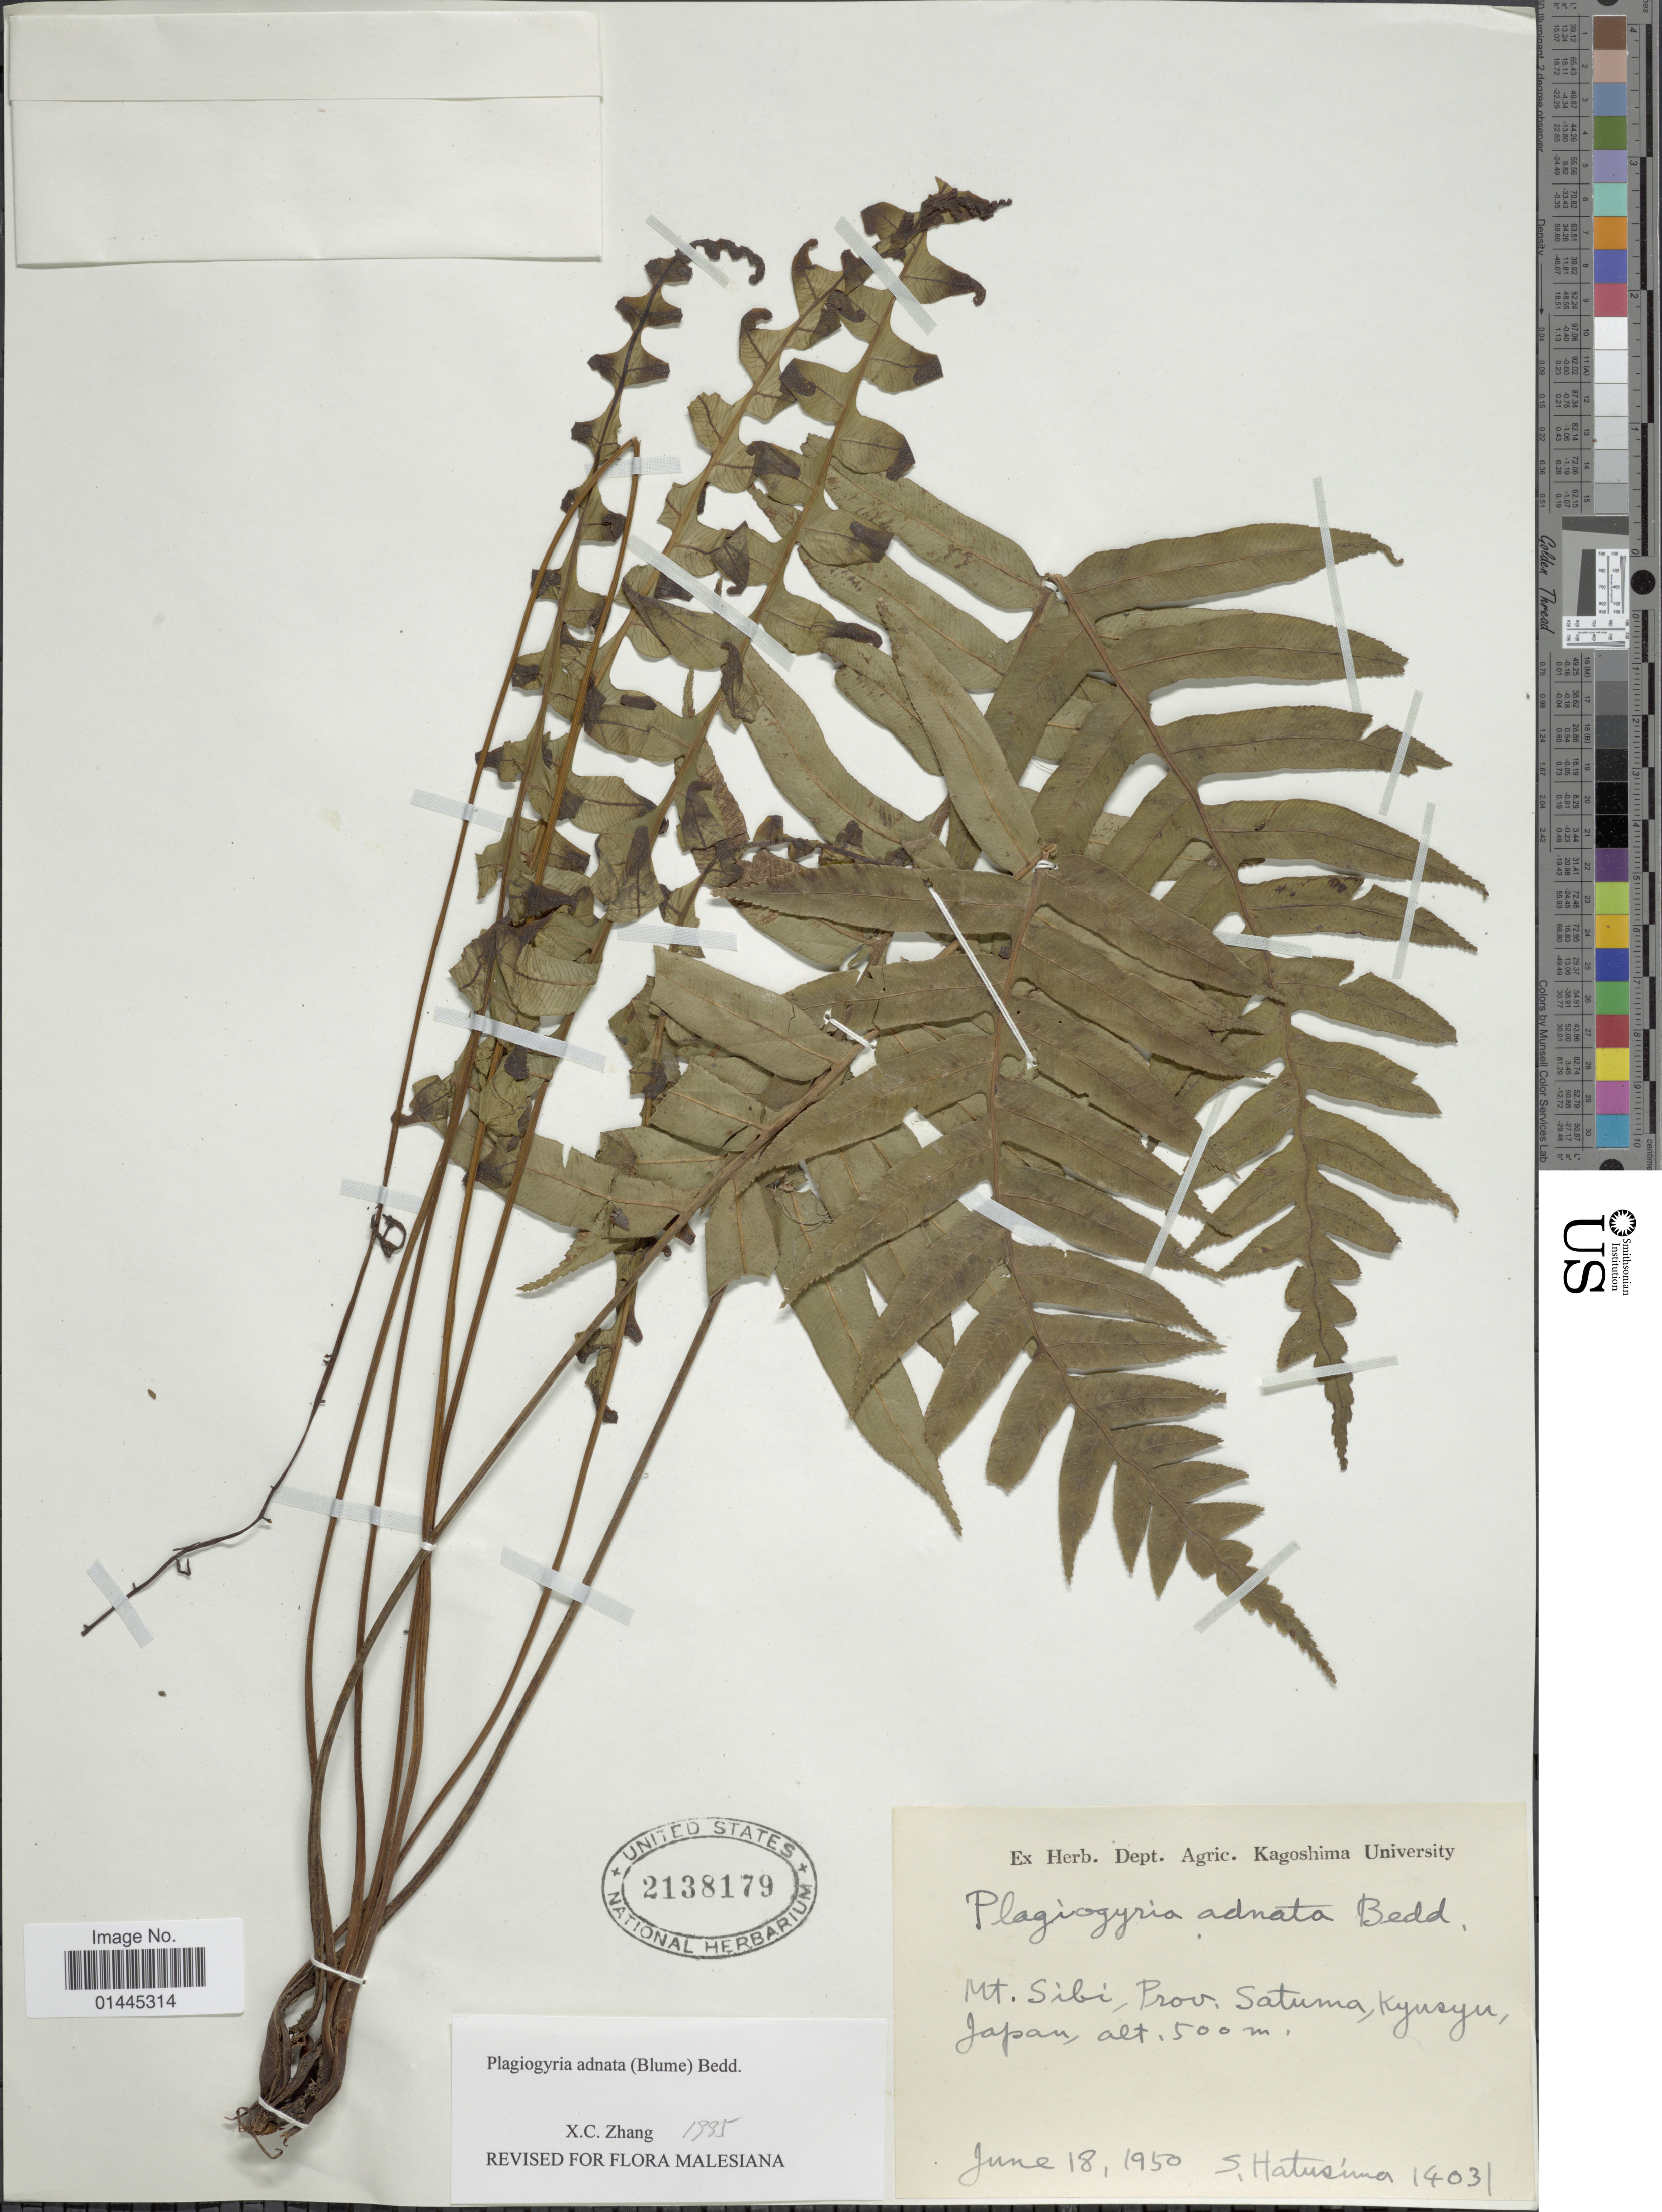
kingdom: Plantae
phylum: Tracheophyta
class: Polypodiopsida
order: Cyatheales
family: Plagiogyriaceae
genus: Plagiogyria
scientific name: Plagiogyria adnata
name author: (Blume) Bedd.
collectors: S. Hatusima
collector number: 14031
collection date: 1950-06-18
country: Japan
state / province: Kagosima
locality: Mt. Sibi, Prov. Satuma, Kyusyu.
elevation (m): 500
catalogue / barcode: US 2138179